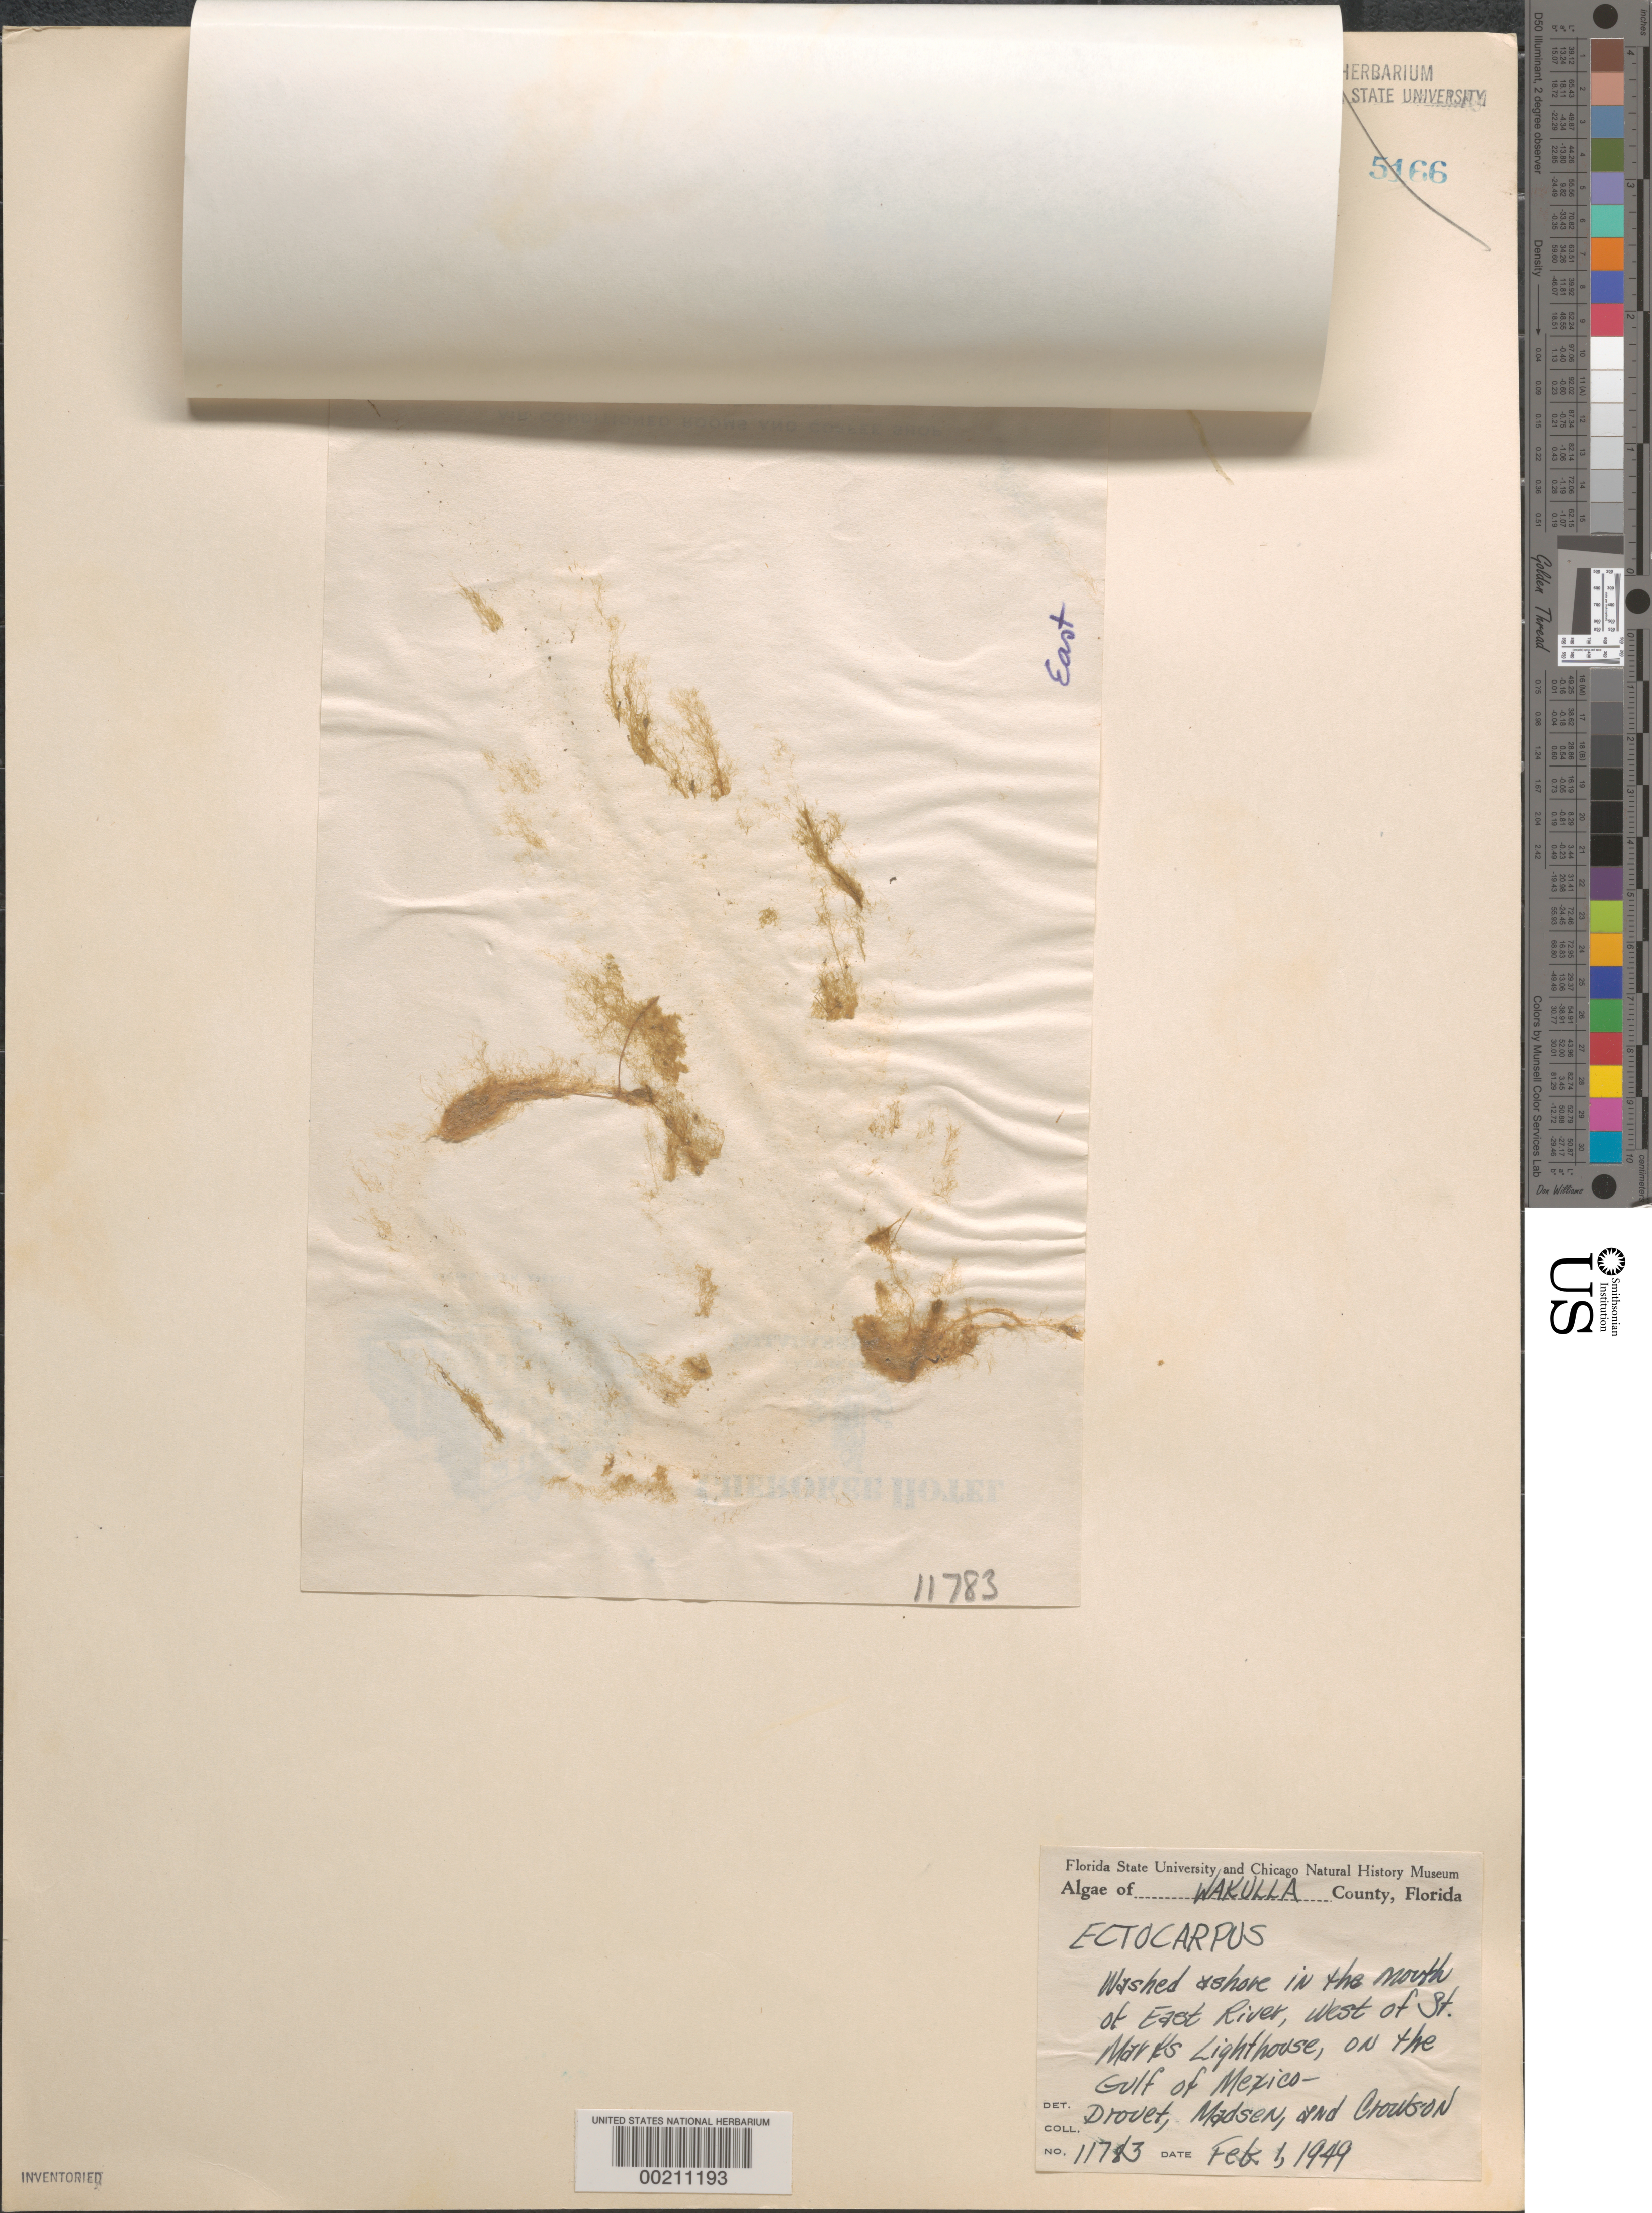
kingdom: Chromista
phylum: Ochrophyta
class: Phaeophyceae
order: Ectocarpales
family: Ectocarpaceae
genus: Ectocarpus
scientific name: Ectocarpus sp.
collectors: F. E. Drouet, G. Madsen & D. Crowson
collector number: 11783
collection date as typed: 01 Feb 1949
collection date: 1949-02-01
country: United States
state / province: Florida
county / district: Wakulla County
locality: East River mouth, west of St. Marks Lighthouse, Gulf of Mexico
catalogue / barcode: US 20940